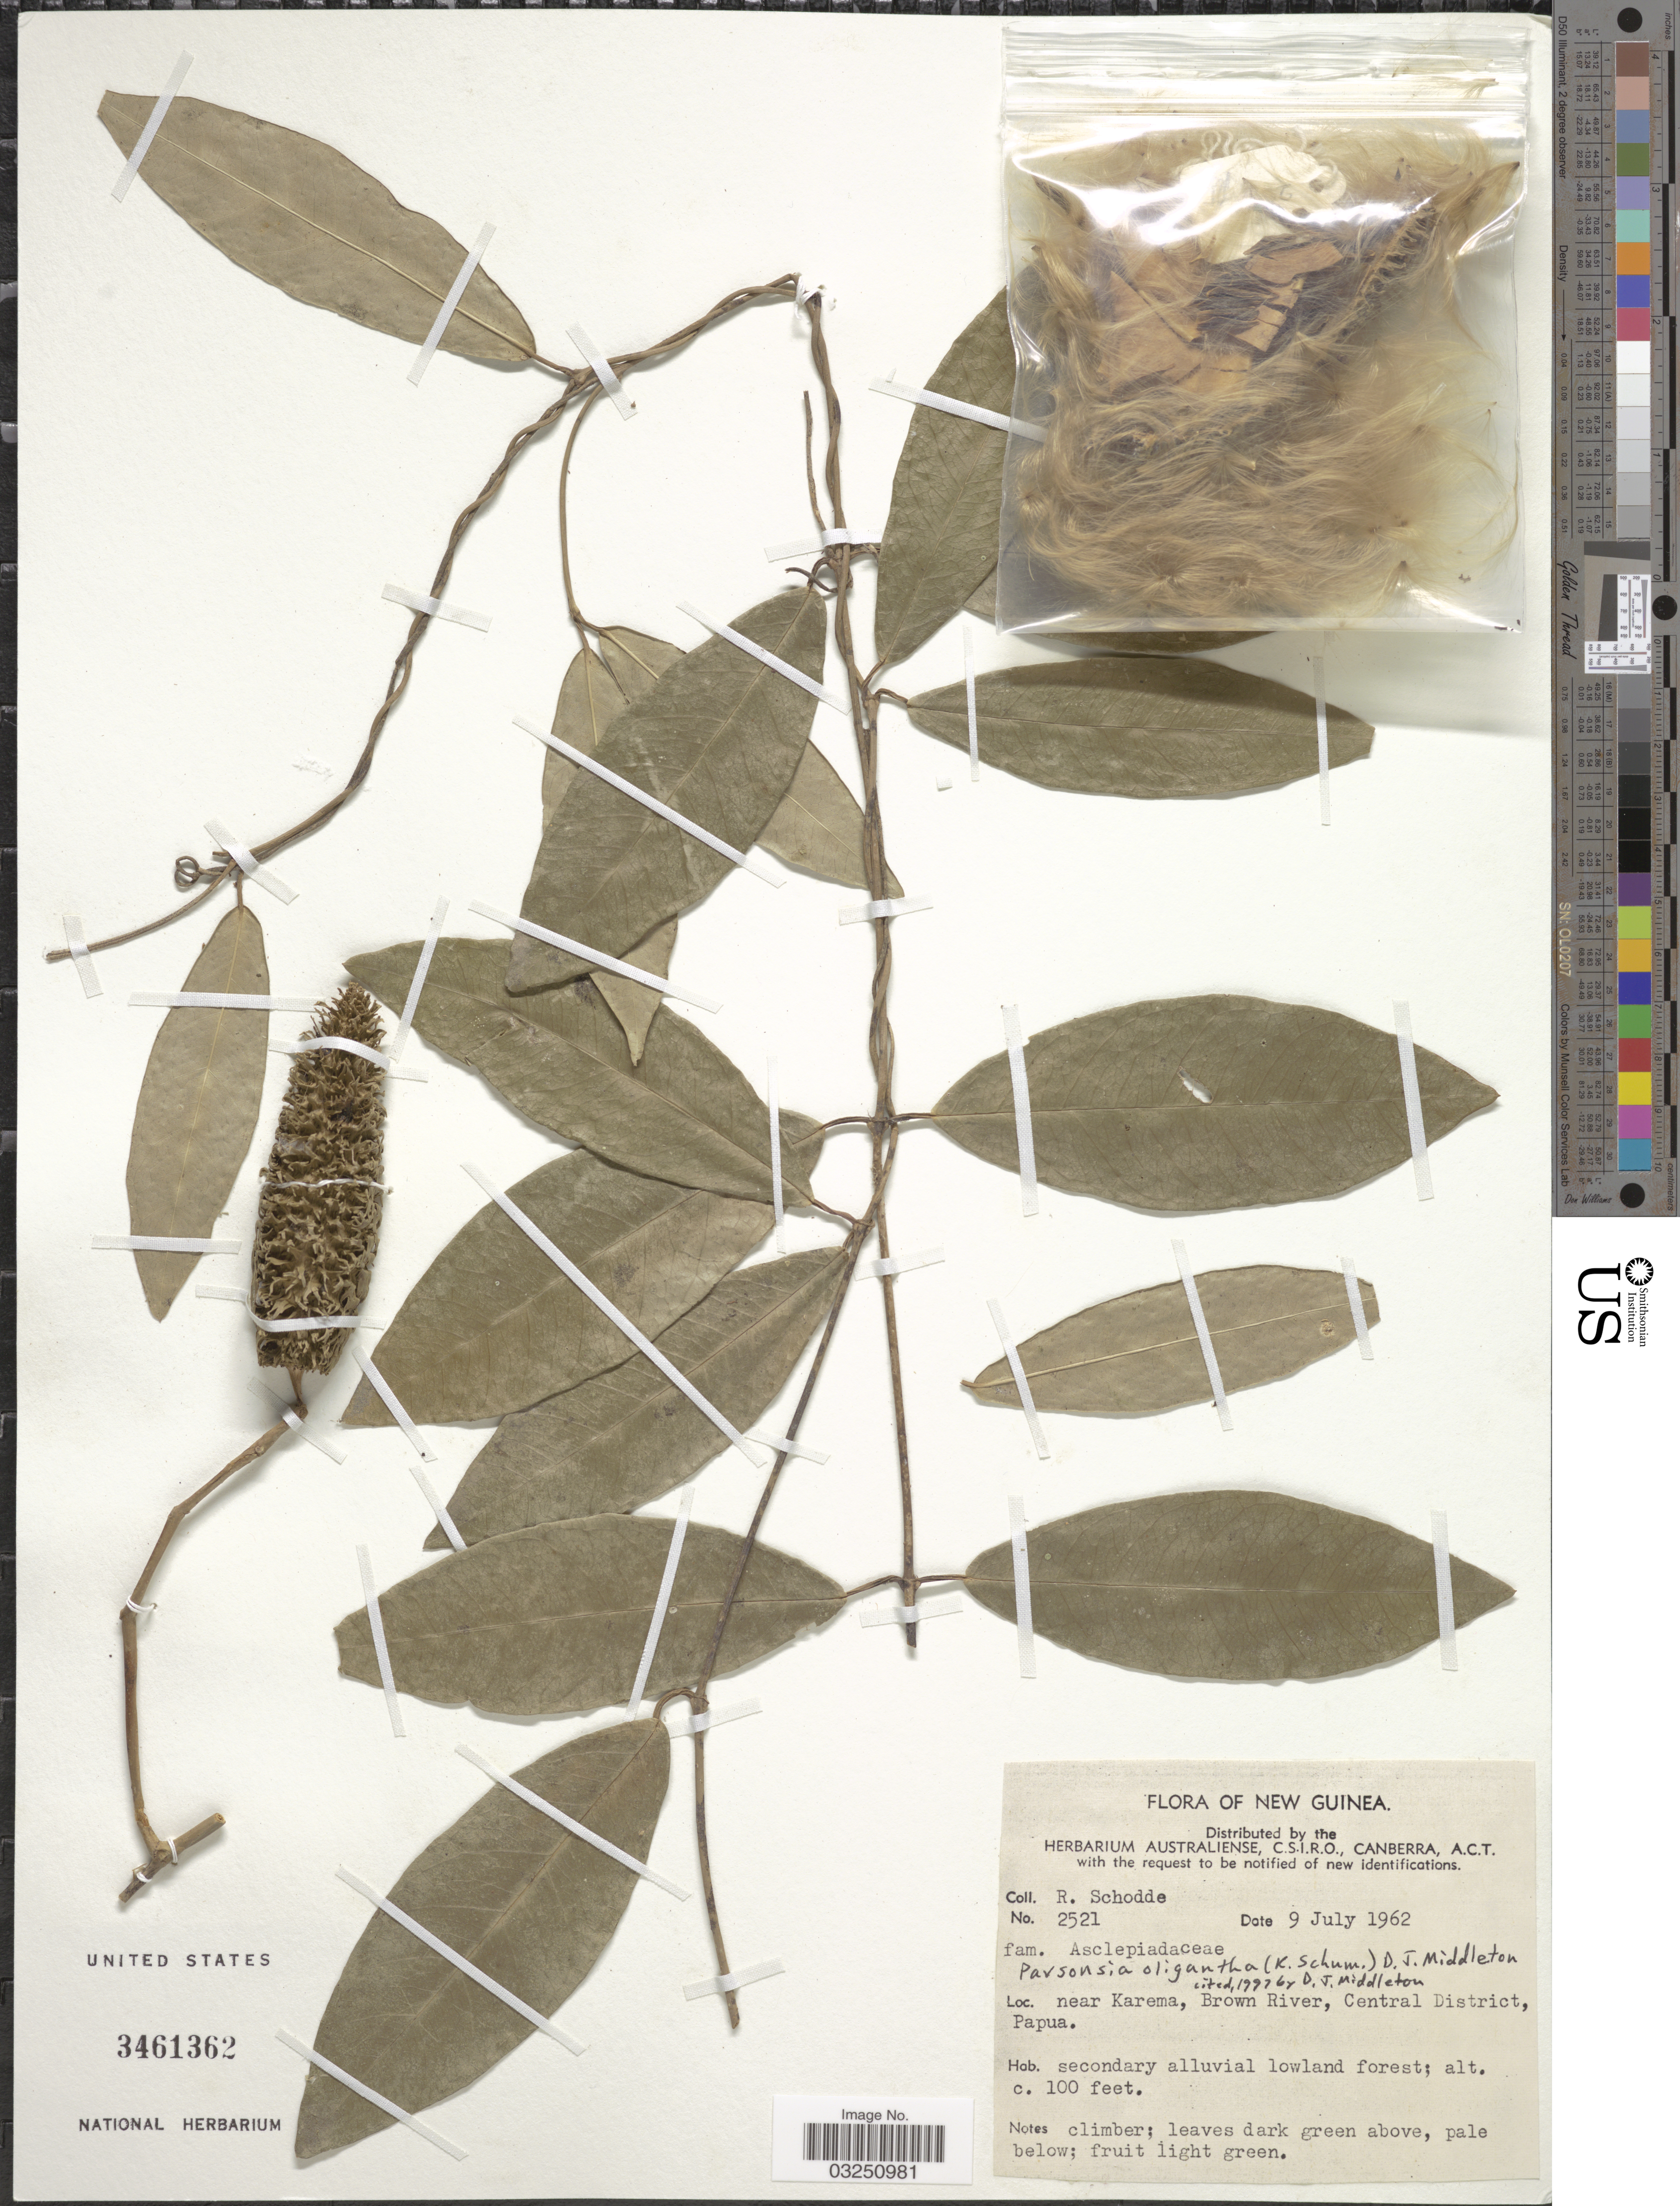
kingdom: Plantae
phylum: Tracheophyta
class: Magnoliopsida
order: Myrtales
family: Lythraceae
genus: Parsonsia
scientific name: Parsonsia oligantha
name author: (K. Schum.) Mabb.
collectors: R. Schodde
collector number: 2521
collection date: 1962-07-09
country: Papua New Guinea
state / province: Central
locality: New Guinea. Near Karema, Brown River, Central District, Papua.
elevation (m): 30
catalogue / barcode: US 3461362